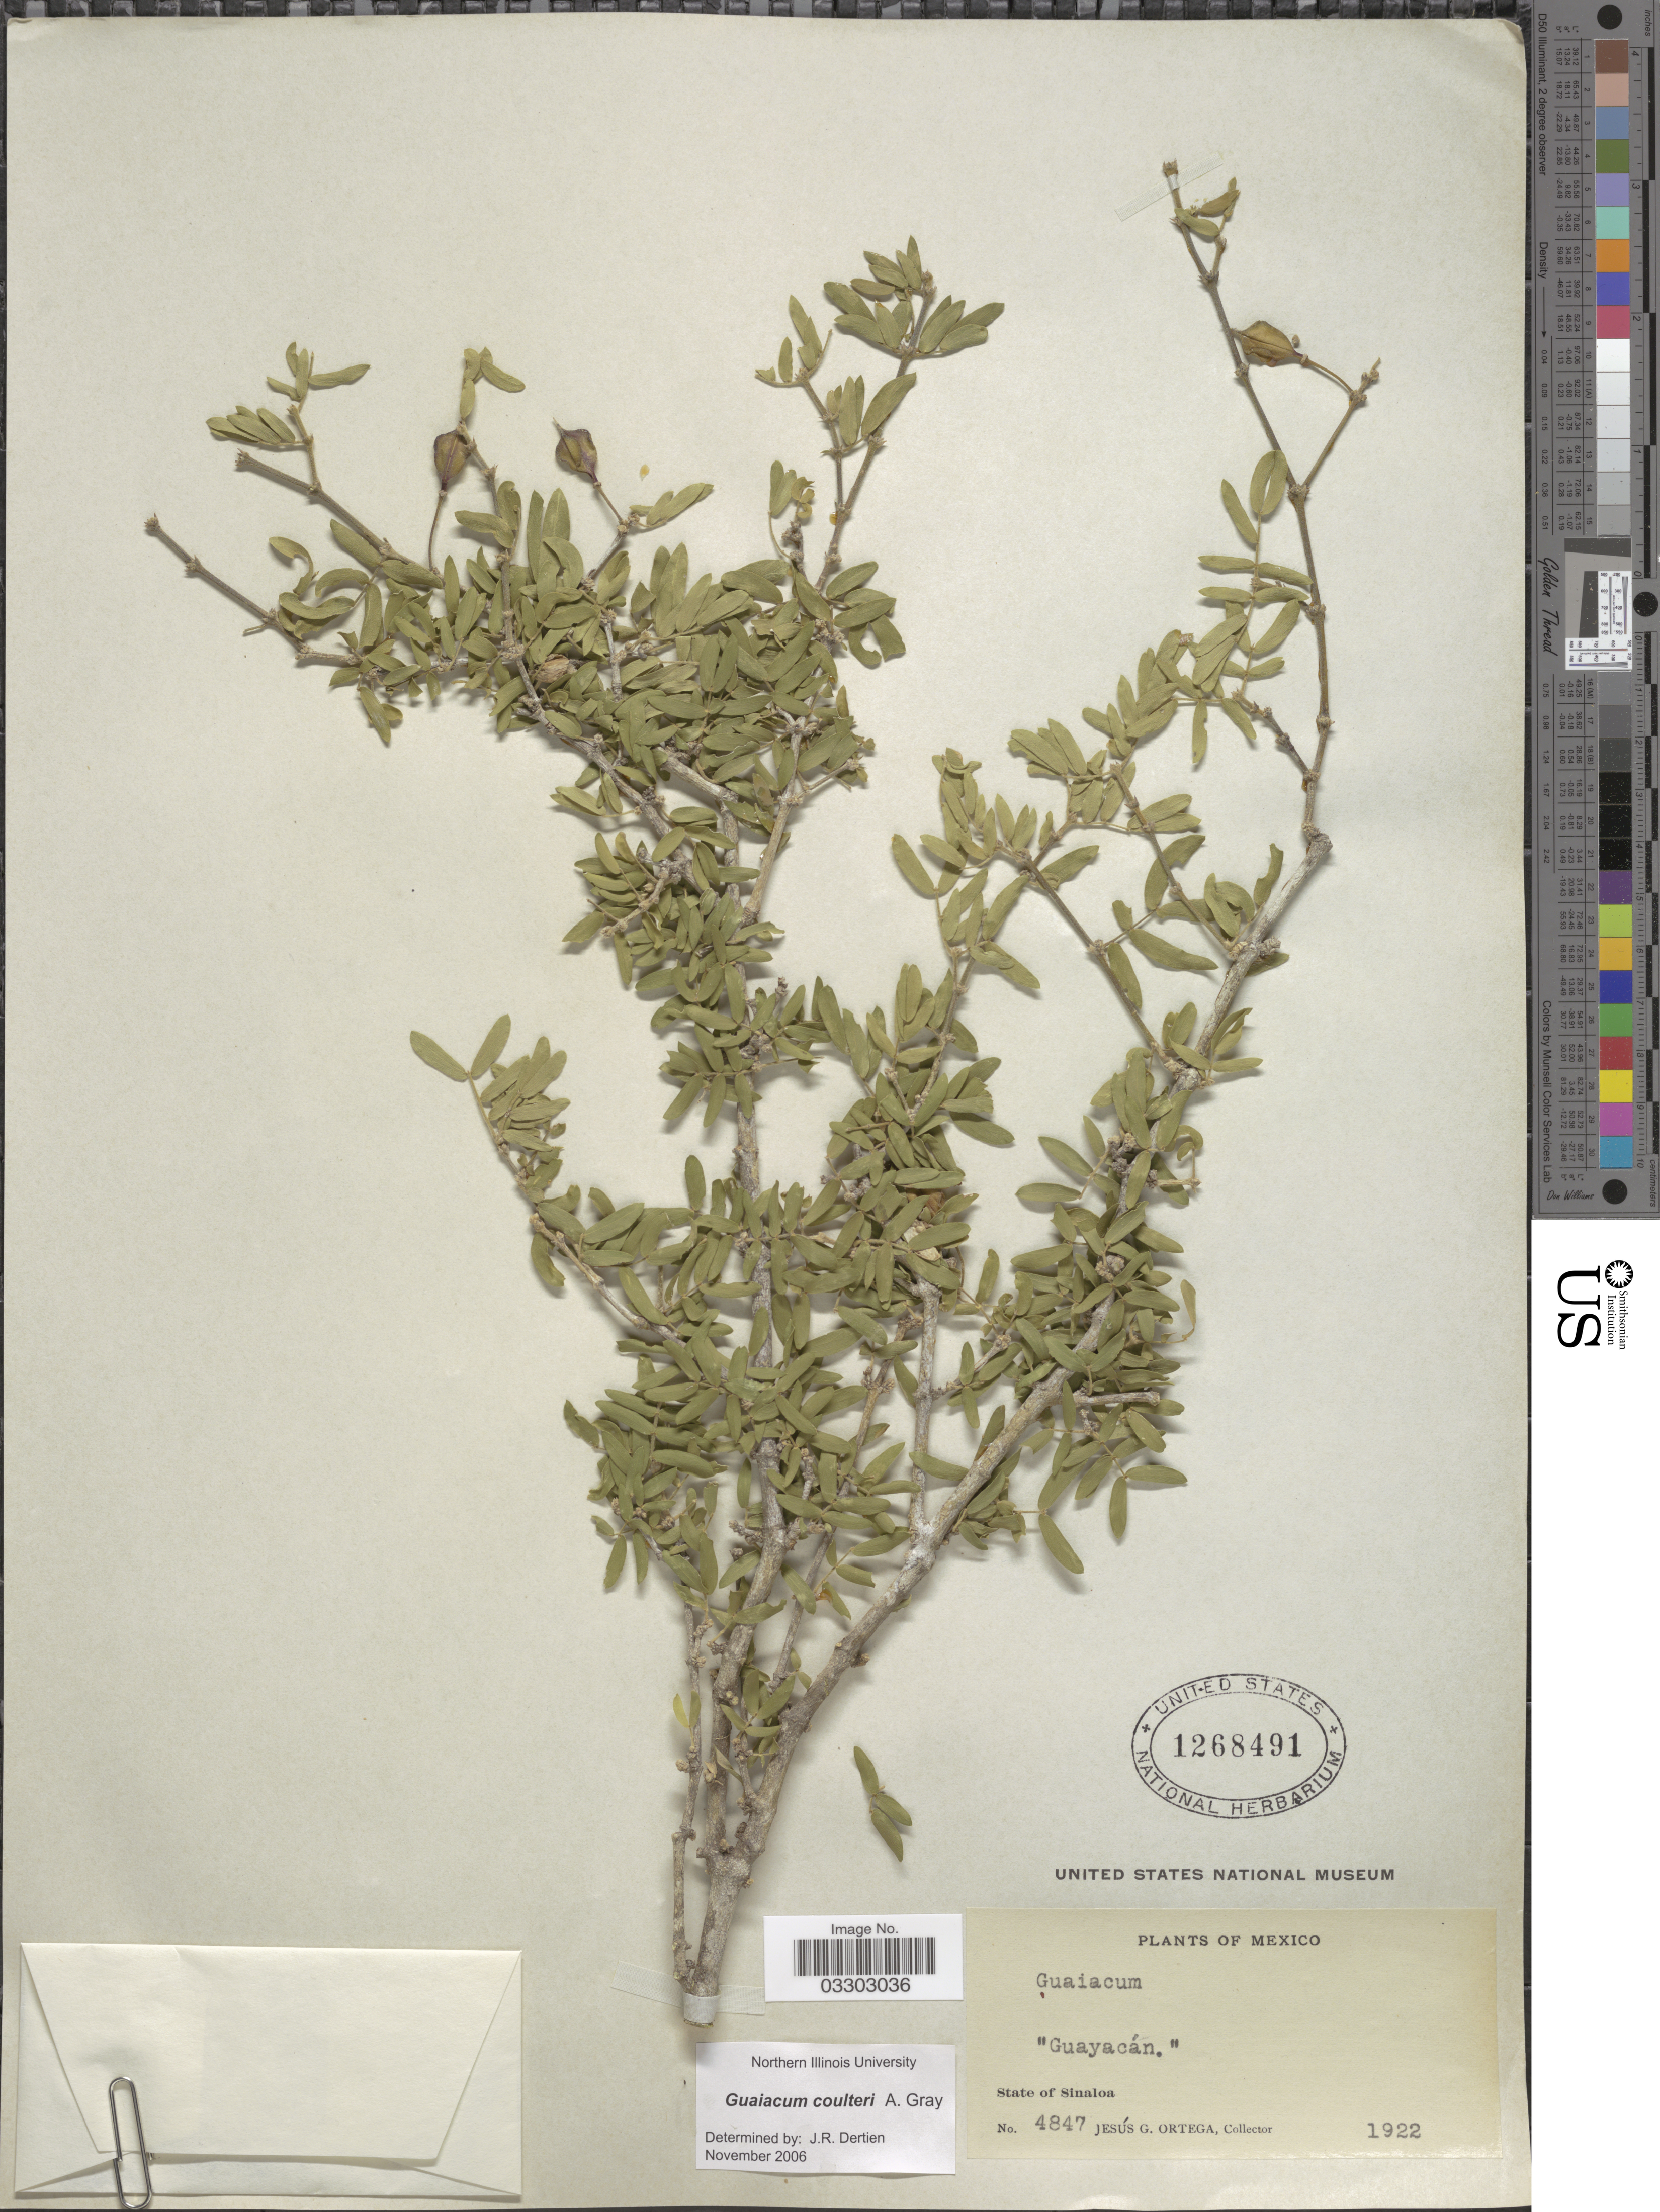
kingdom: Plantae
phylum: Tracheophyta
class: Magnoliopsida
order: Zygophyllales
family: Zygophyllaceae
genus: Guaiacum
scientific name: Guaiacum coulteri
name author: A. Gray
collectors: J. Ortega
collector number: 4847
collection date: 1922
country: Mexico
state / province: Sinaloa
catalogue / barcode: US 1268491